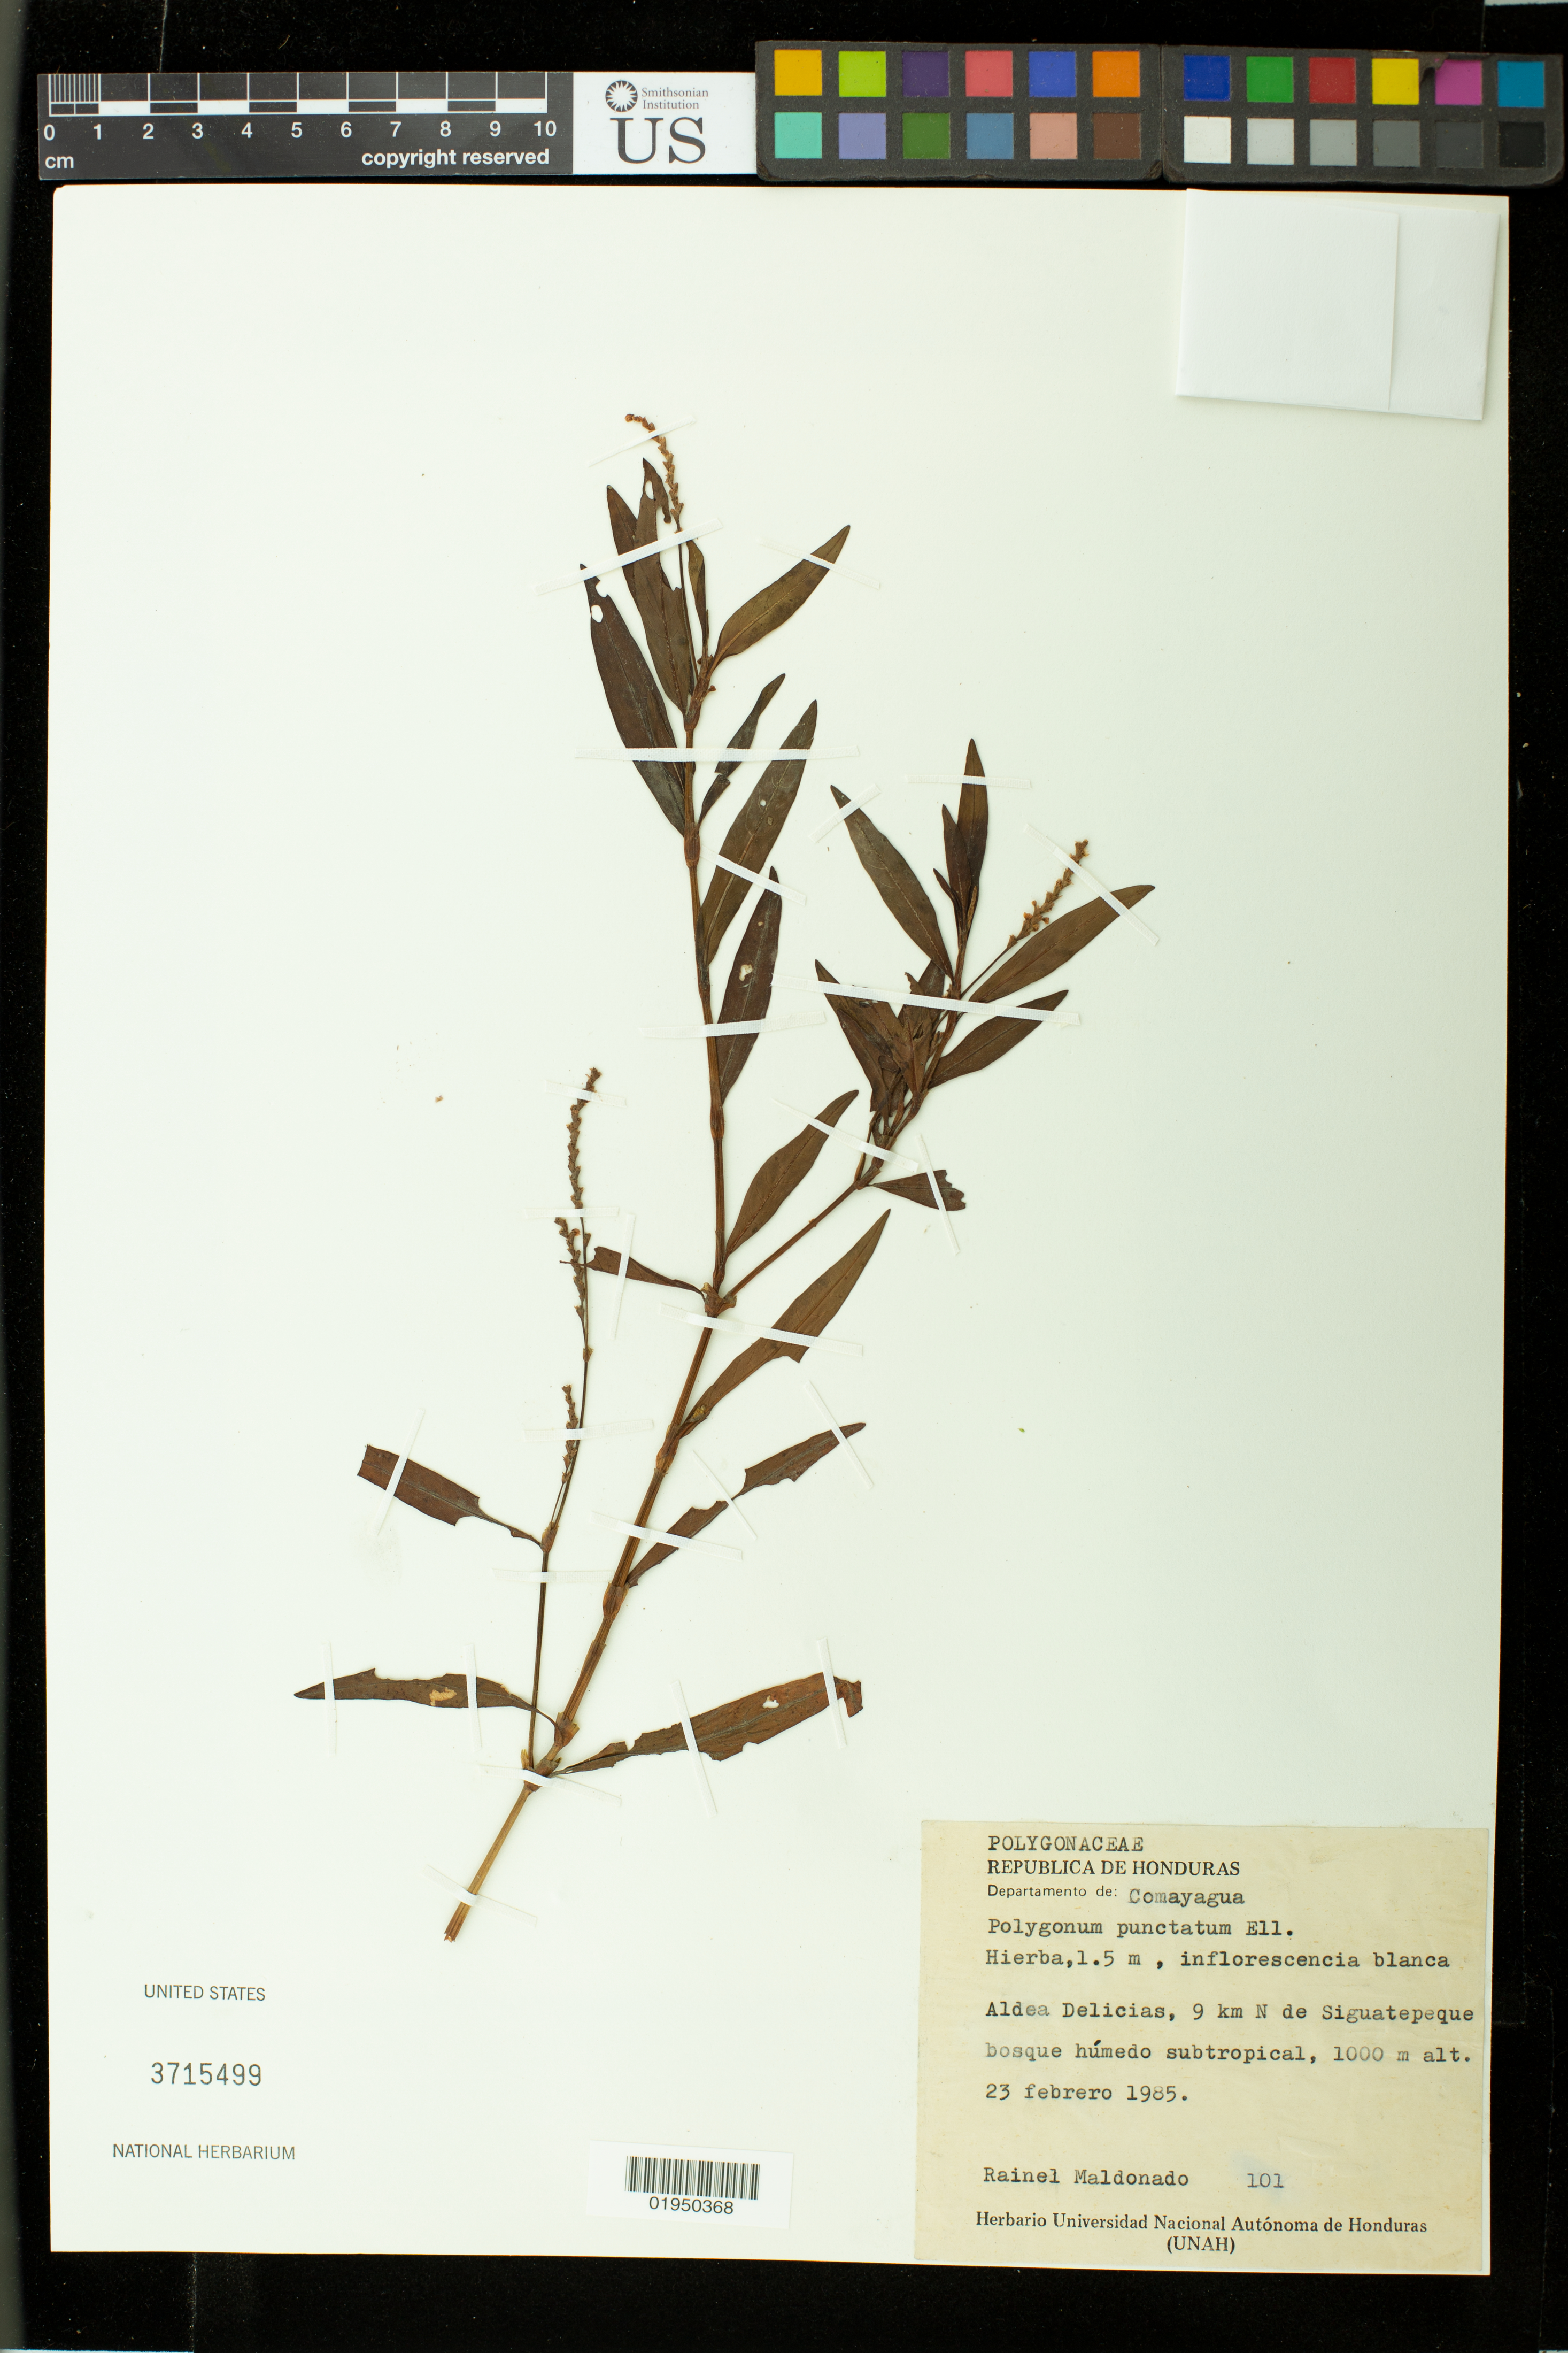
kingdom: Plantae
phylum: Tracheophyta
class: Magnoliopsida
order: Caryophyllales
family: Polygonaceae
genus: Polygonum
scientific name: Polygonum punctatum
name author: Elliott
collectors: R. Maldonado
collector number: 101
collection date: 1985-02-23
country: Honduras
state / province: Comayagua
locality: Aldea Delicias, 9k N de Siguatepeque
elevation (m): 1000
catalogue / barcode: US 3715499